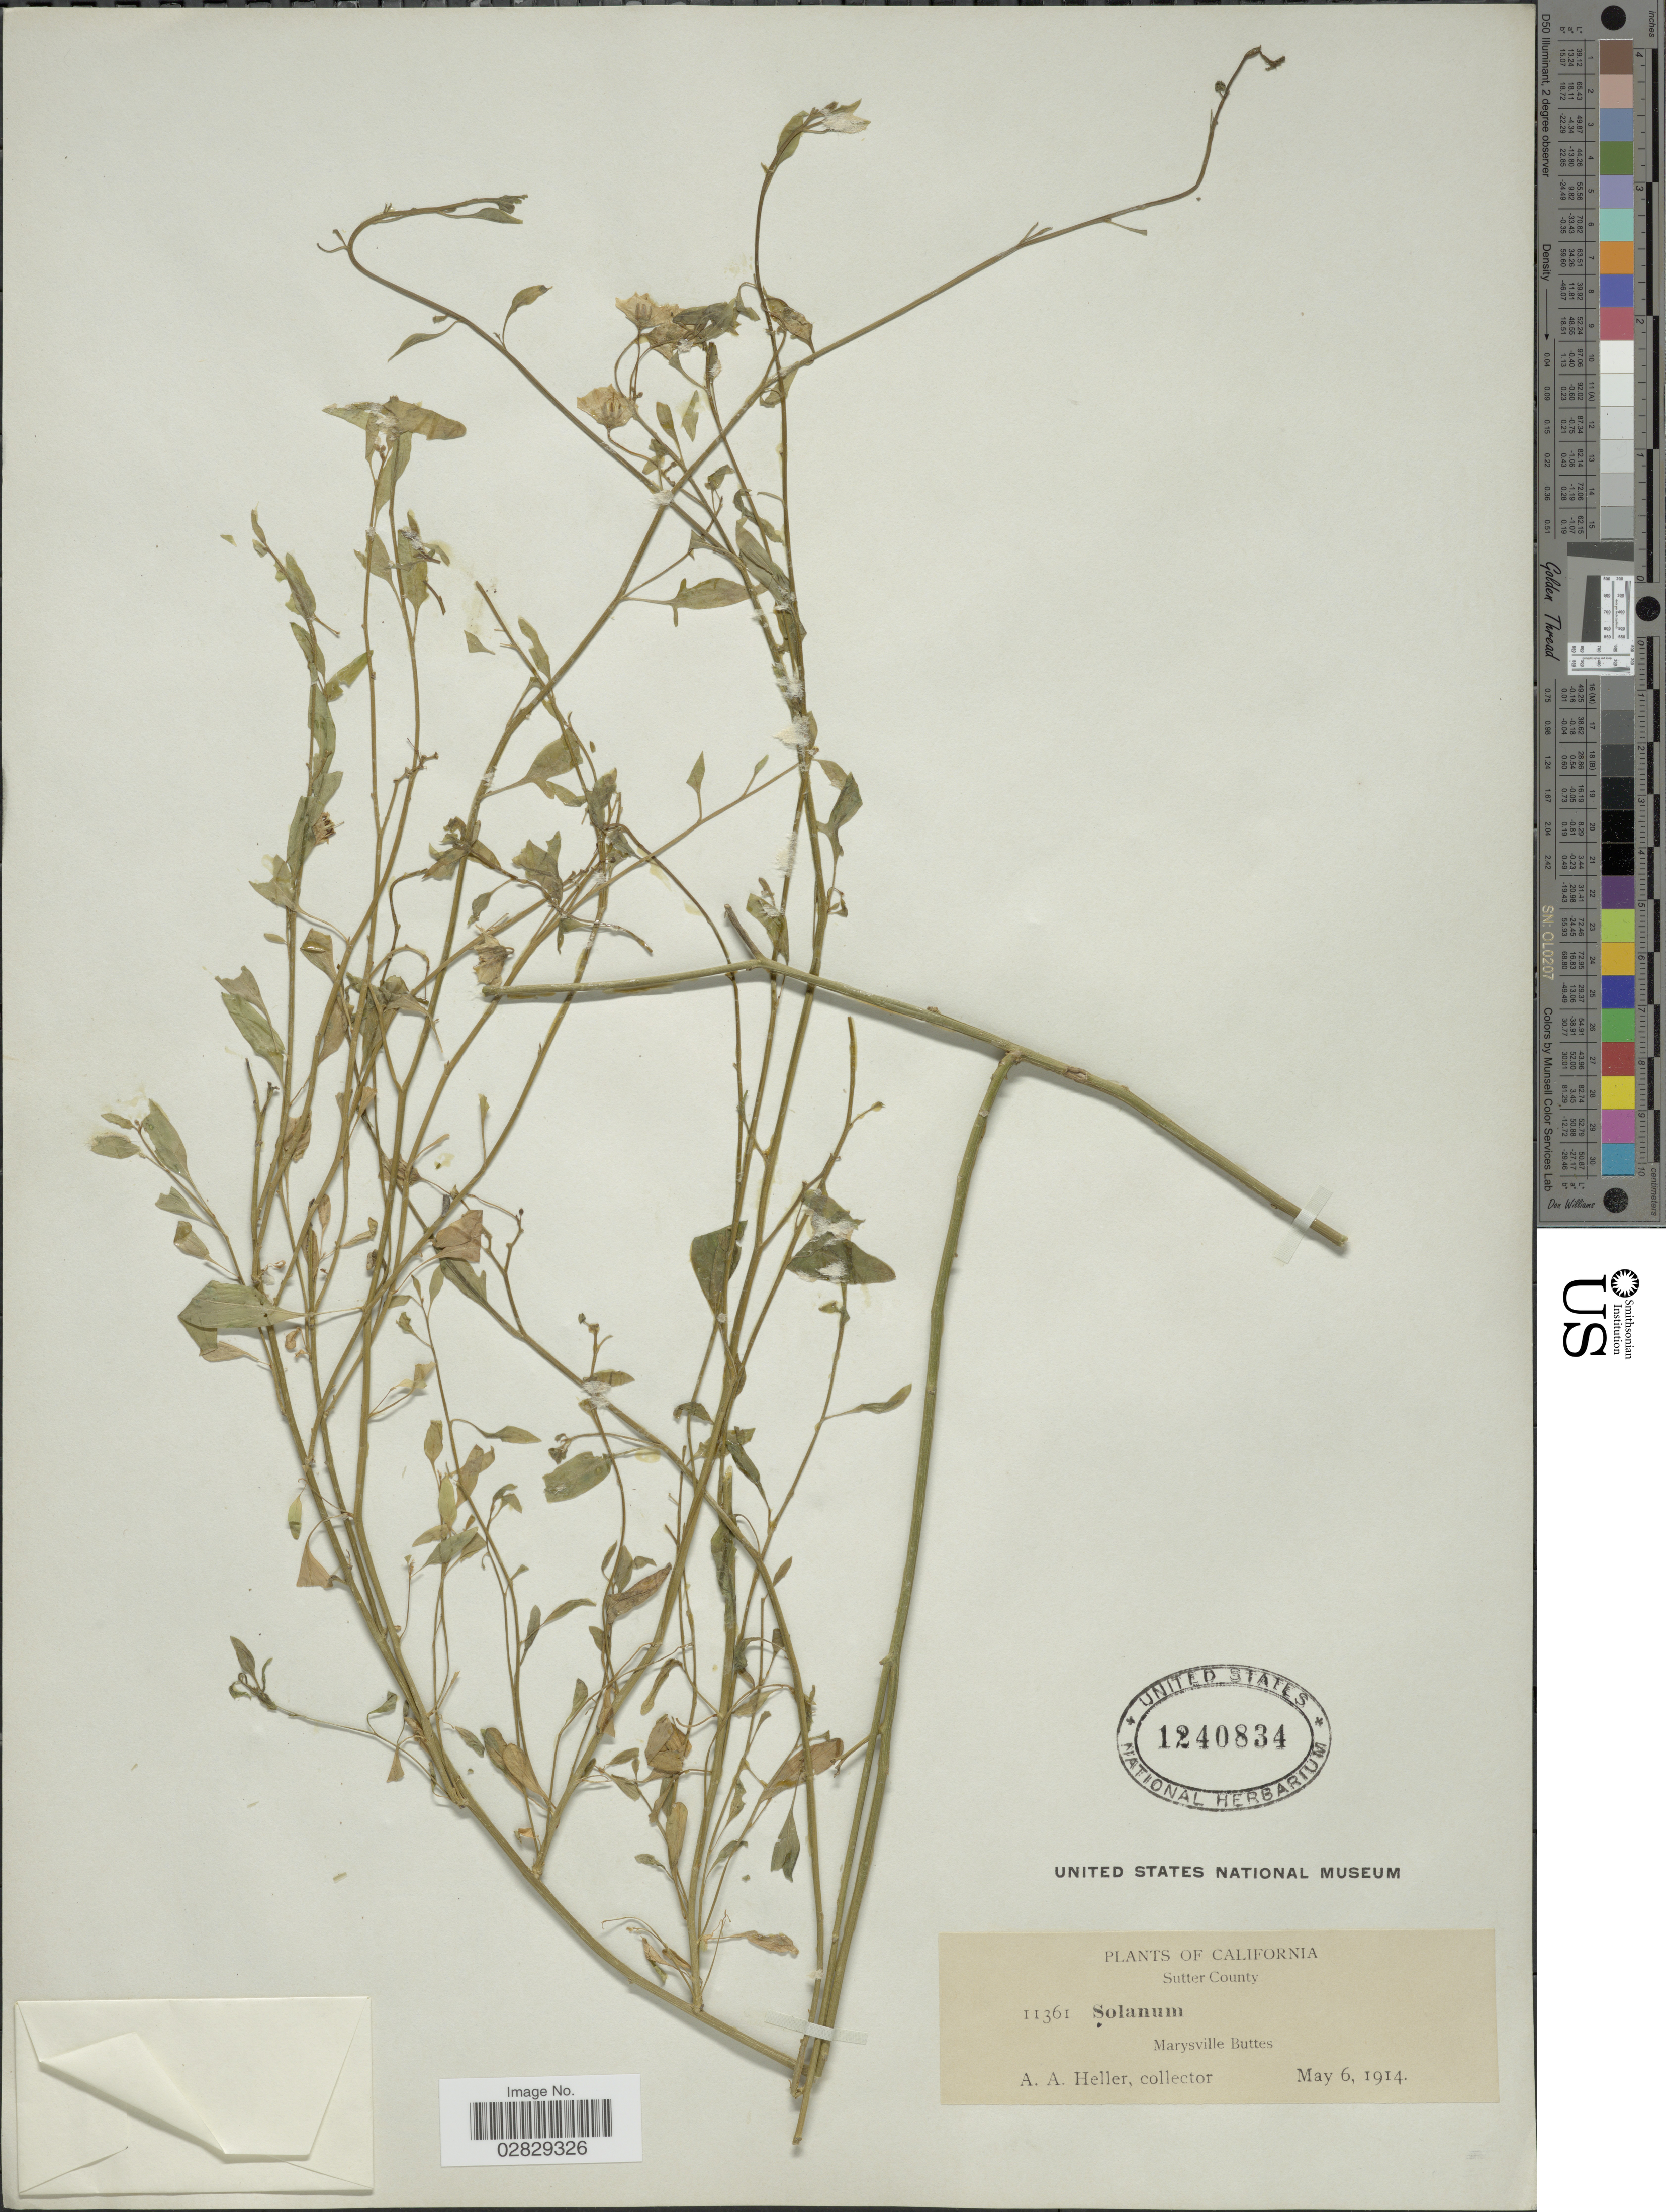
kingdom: Plantae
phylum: Tracheophyta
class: Magnoliopsida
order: Solanales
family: Solanaceae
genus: Solanum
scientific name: Solanum sp.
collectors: A. A. Heller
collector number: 11361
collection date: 1914-05-06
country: United States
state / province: California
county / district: Sutter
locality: Sutter County. Marysville Buttes.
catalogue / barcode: US 1240834